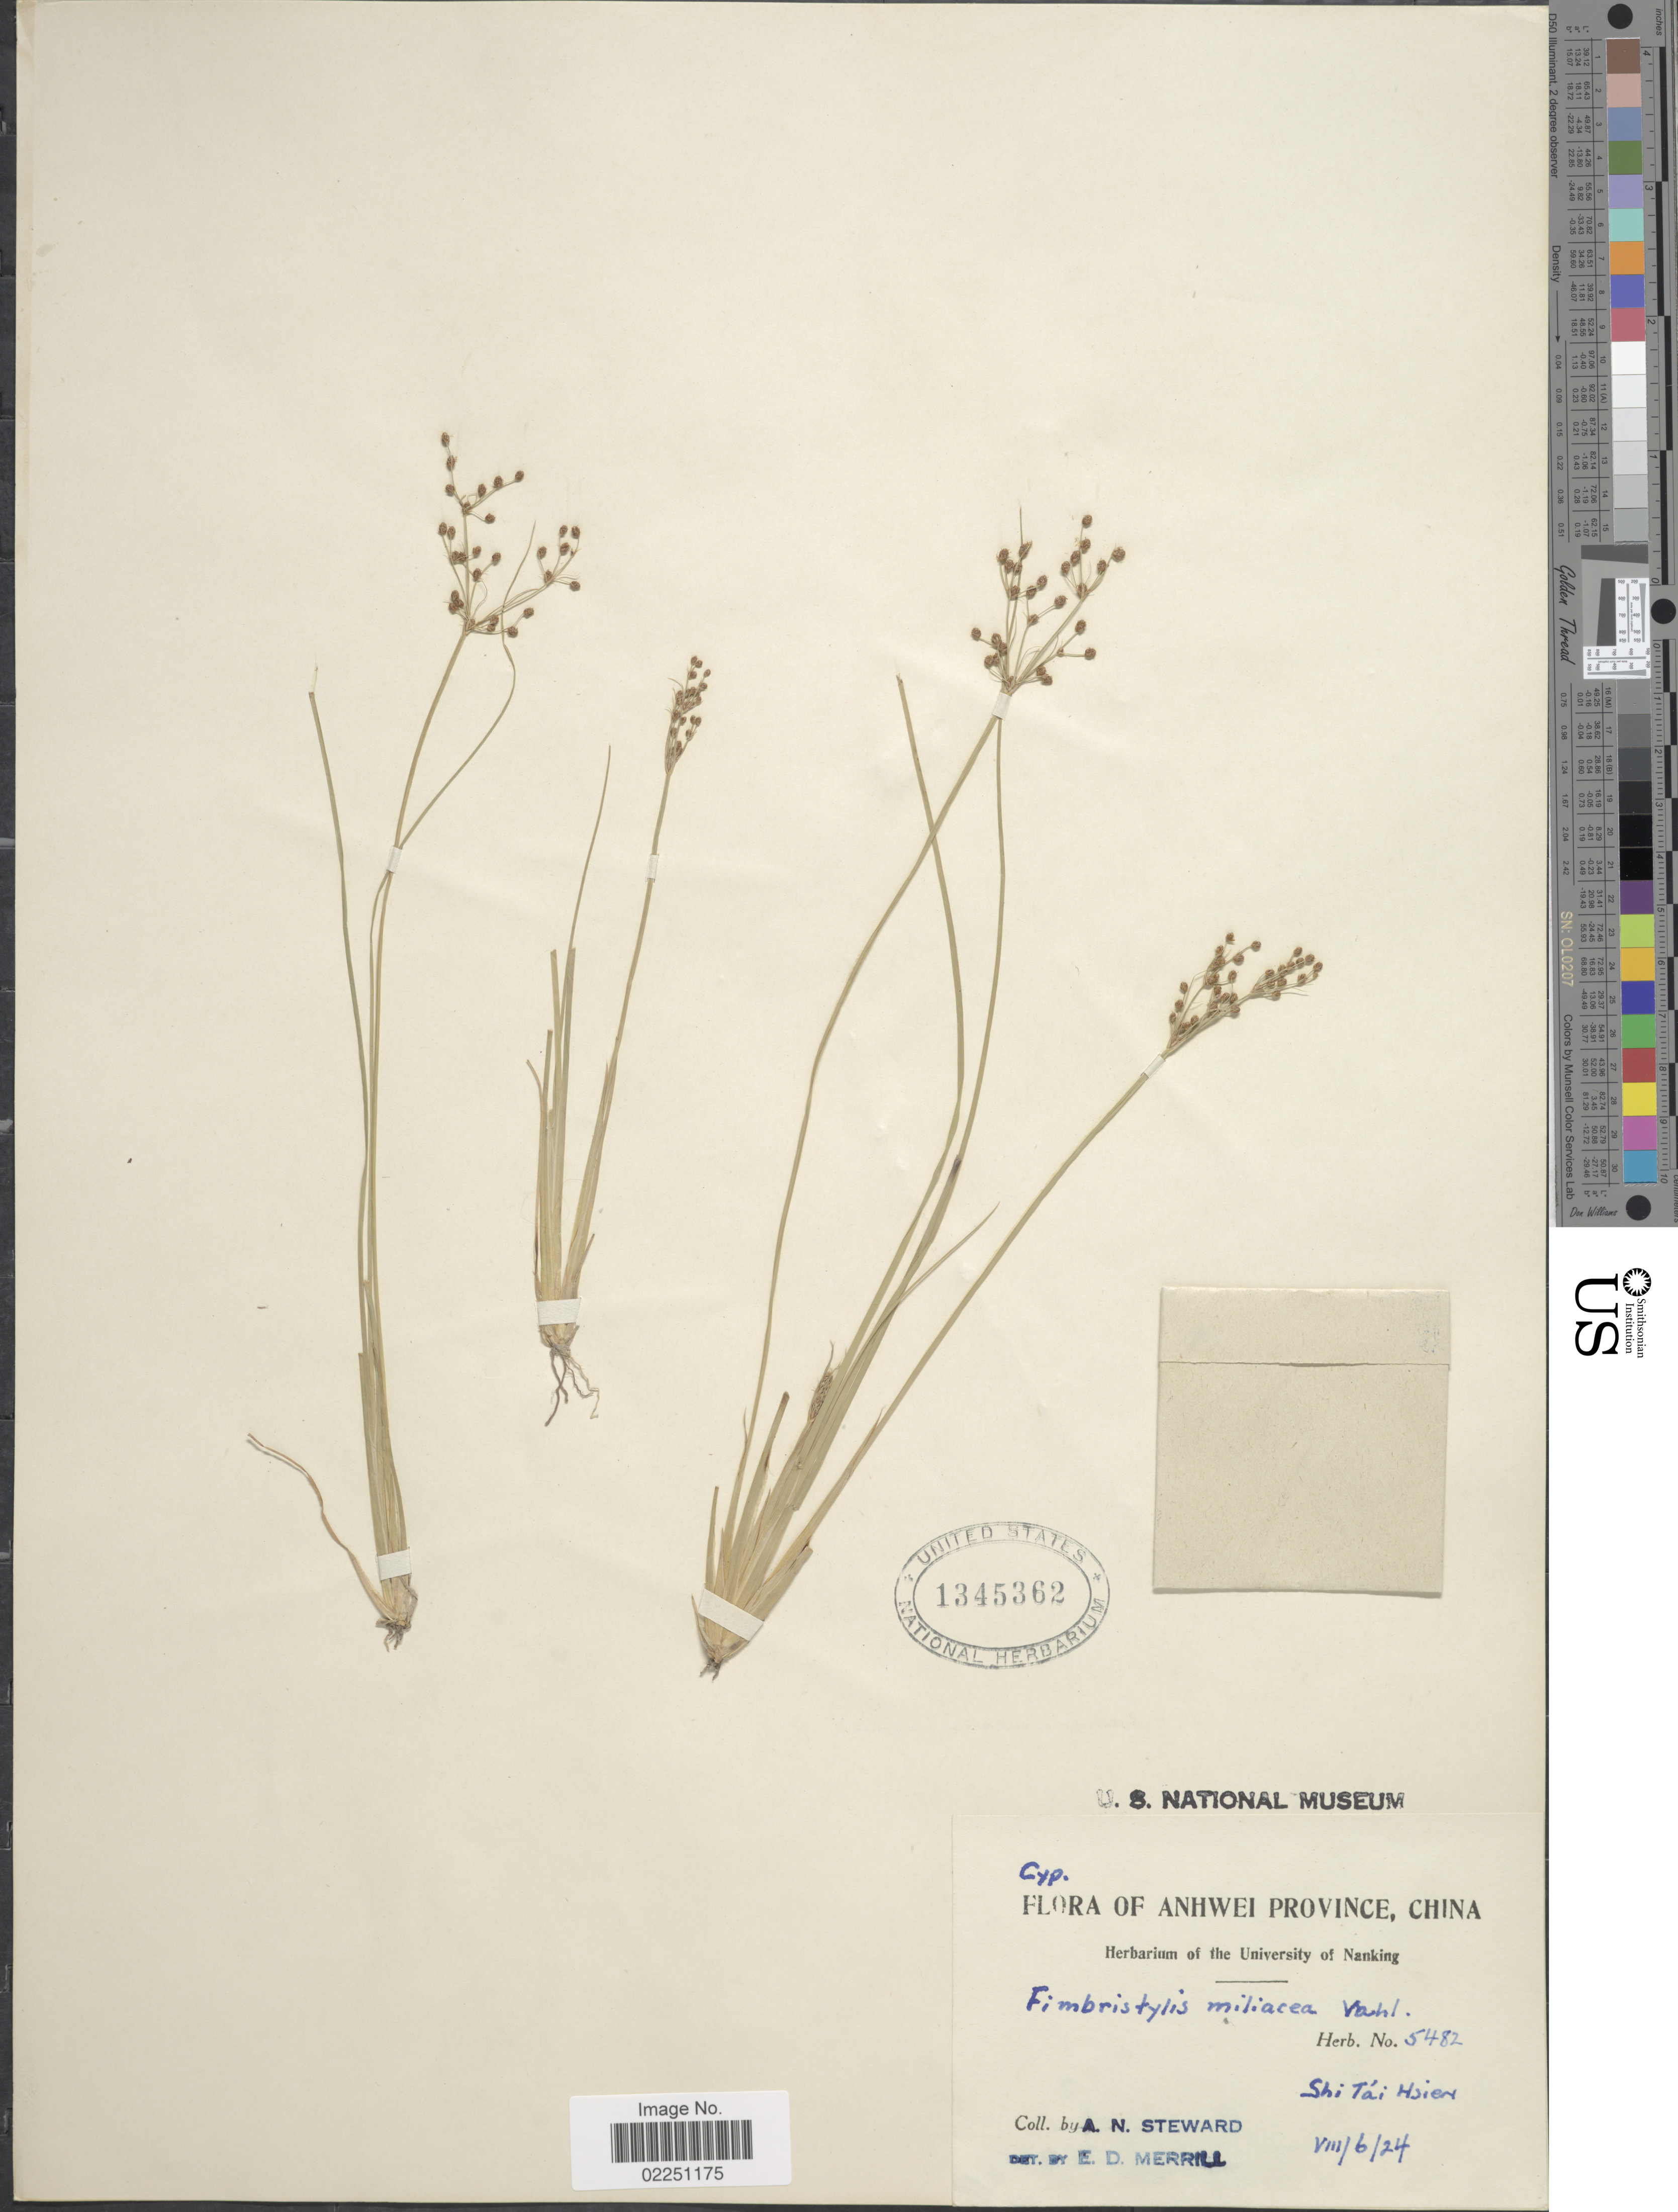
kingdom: Plantae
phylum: Tracheophyta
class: Liliopsida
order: Poales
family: Cyperaceae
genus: Fimbristylis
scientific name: Fimbristylis littoralis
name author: Gaudich.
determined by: Strong, M. T., (US), Smithsonian Institution - National Museum of Natural History (UNITED STATES)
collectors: A. N. Steward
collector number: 5482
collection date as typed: Transcribed d/m/y: 6/7/24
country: China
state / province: Anhui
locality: Anhwei Province. Shi Tai Hsien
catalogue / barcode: US 1345362